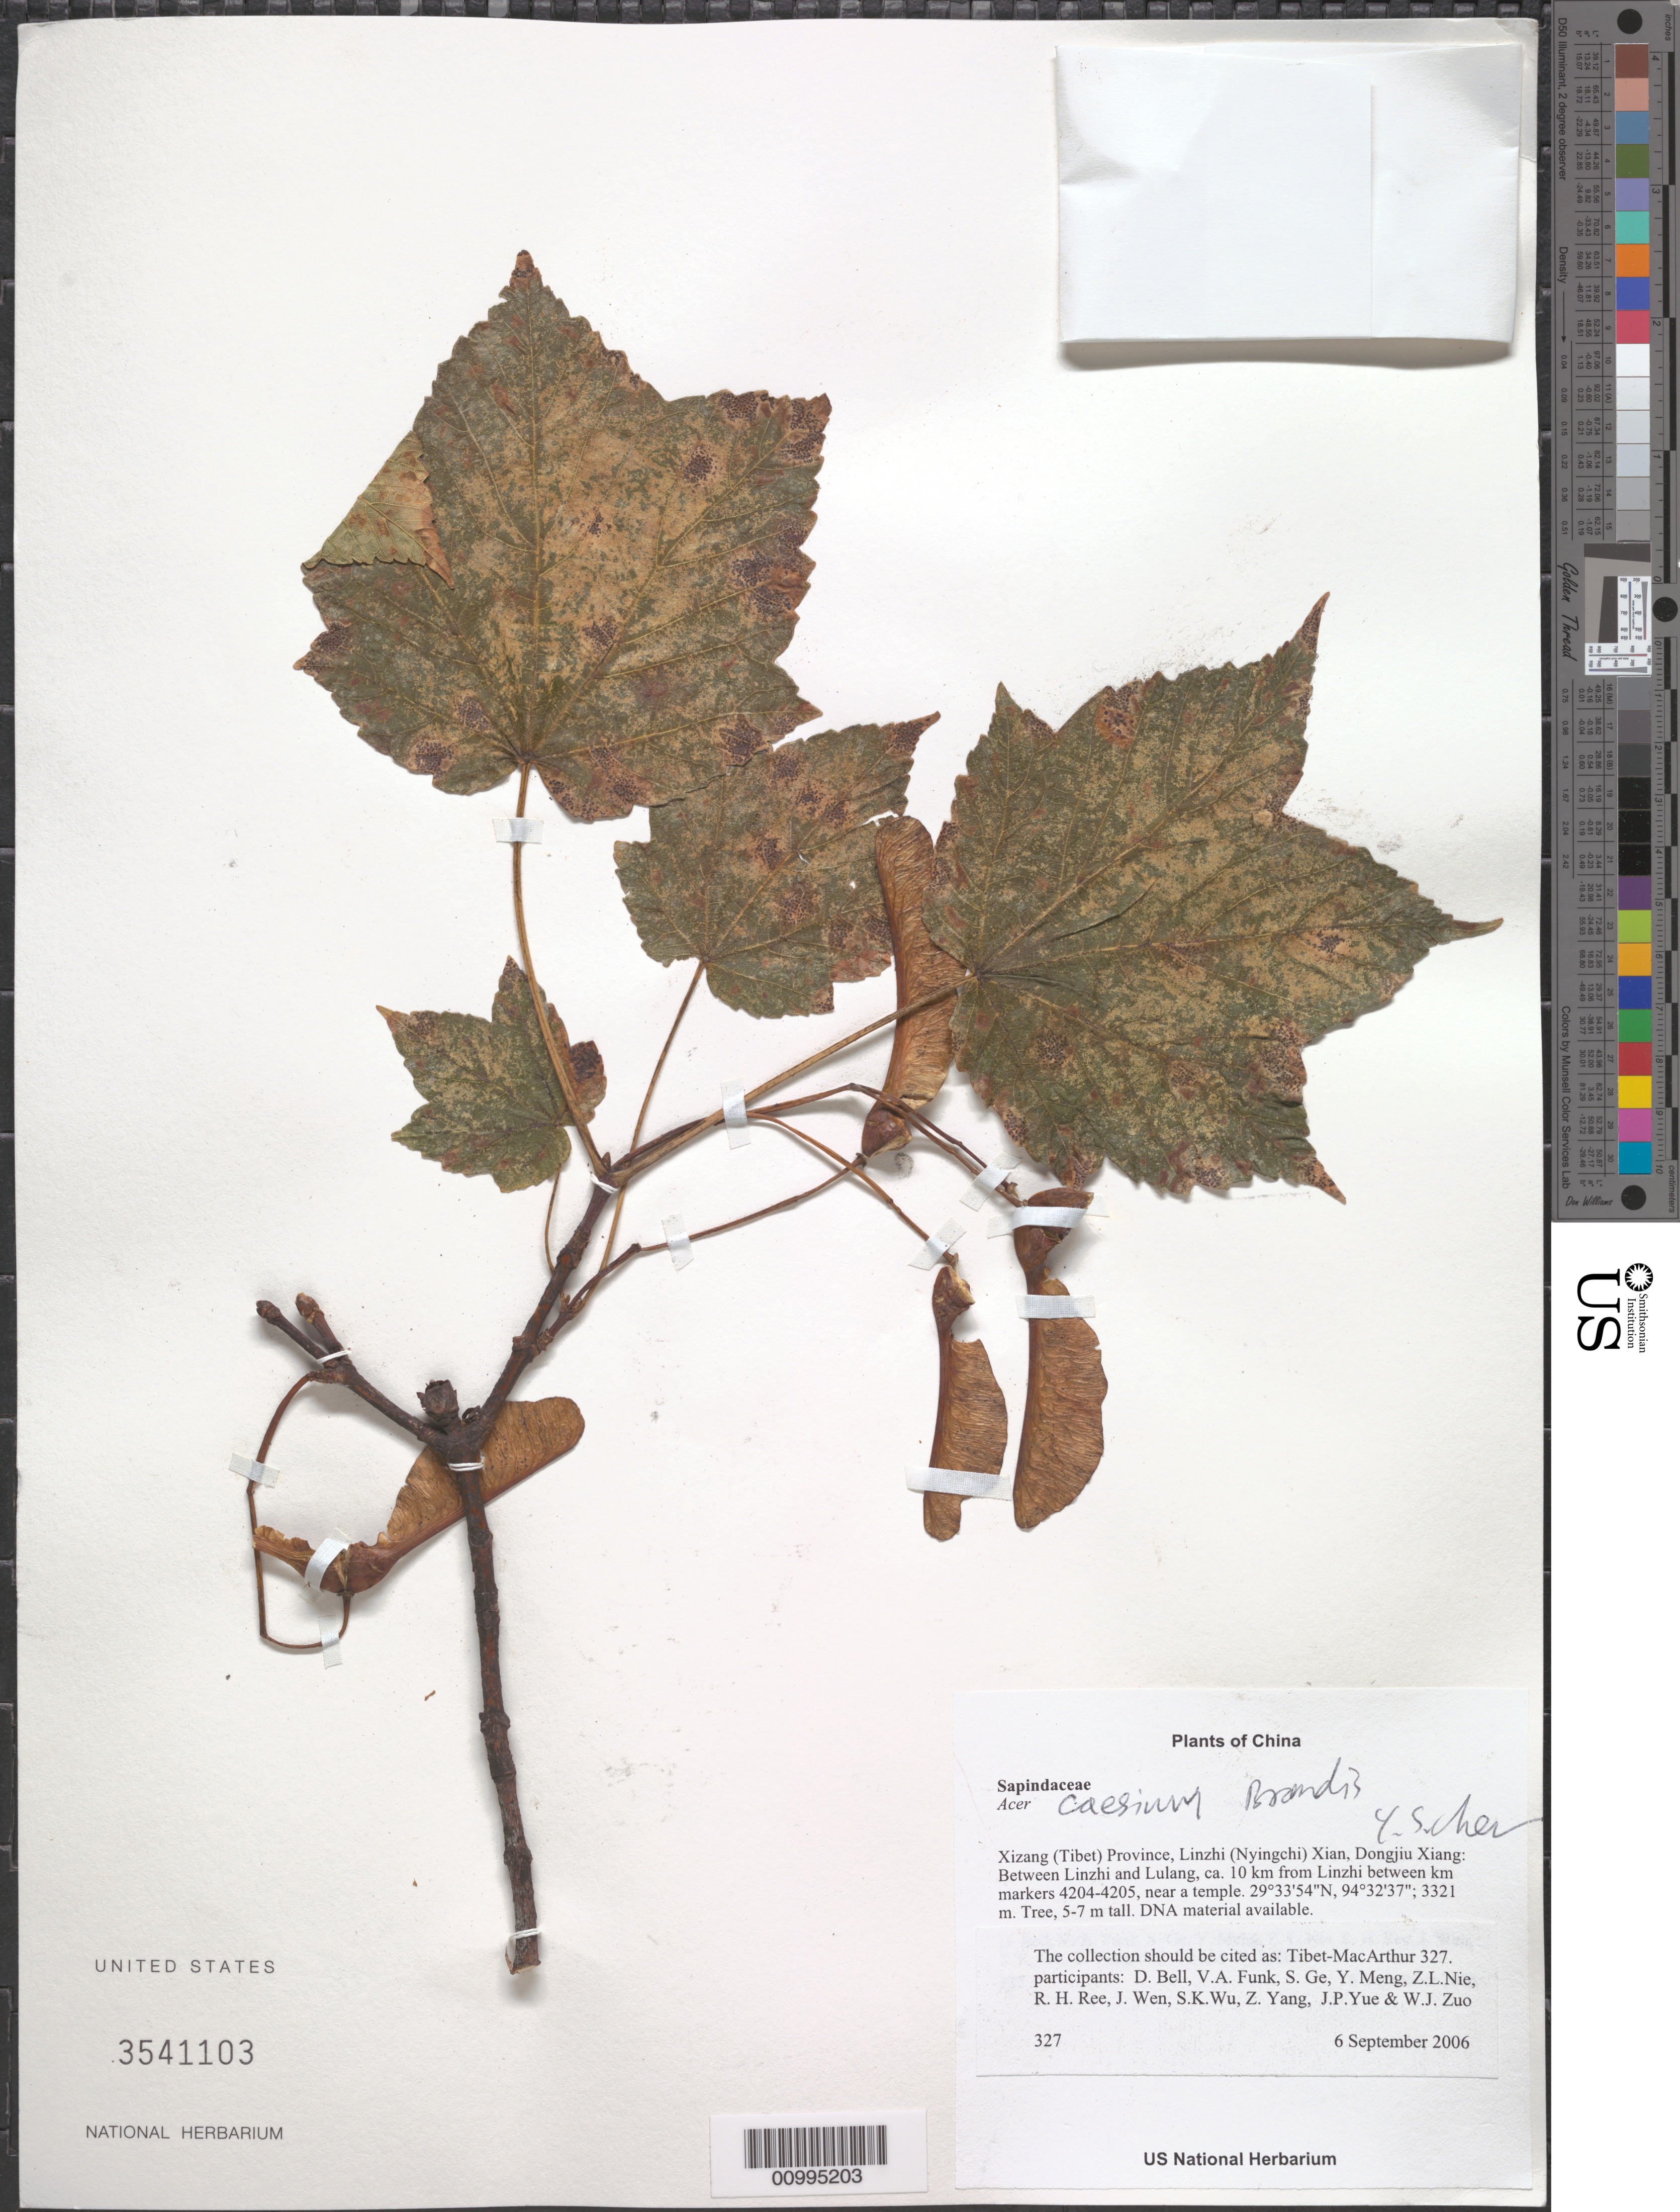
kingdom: Plantae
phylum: Tracheophyta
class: Magnoliopsida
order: Sapindales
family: Sapindaceae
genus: Acer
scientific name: Acer caesium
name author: Wall. ex Brandis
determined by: Chen, Y. S.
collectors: Tibet-MacArthur, D. A. Bell, V. Funk, S. Ge, Y. Meng, Z. Nie, R. Ree, J. Wen, S. K. Wu, Z. Yang, J. Yue & W. Zuo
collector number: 327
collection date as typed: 06 Sep 2006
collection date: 2006-09-06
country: China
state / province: Xizang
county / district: Linzhi (Nyingchi) Xian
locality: Dongjiu Xiang. Between Linzhi and Lulang, ca. 10 km from Linzhi between km markers 4204-4205, near a temple.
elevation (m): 3321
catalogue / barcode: US 3541103